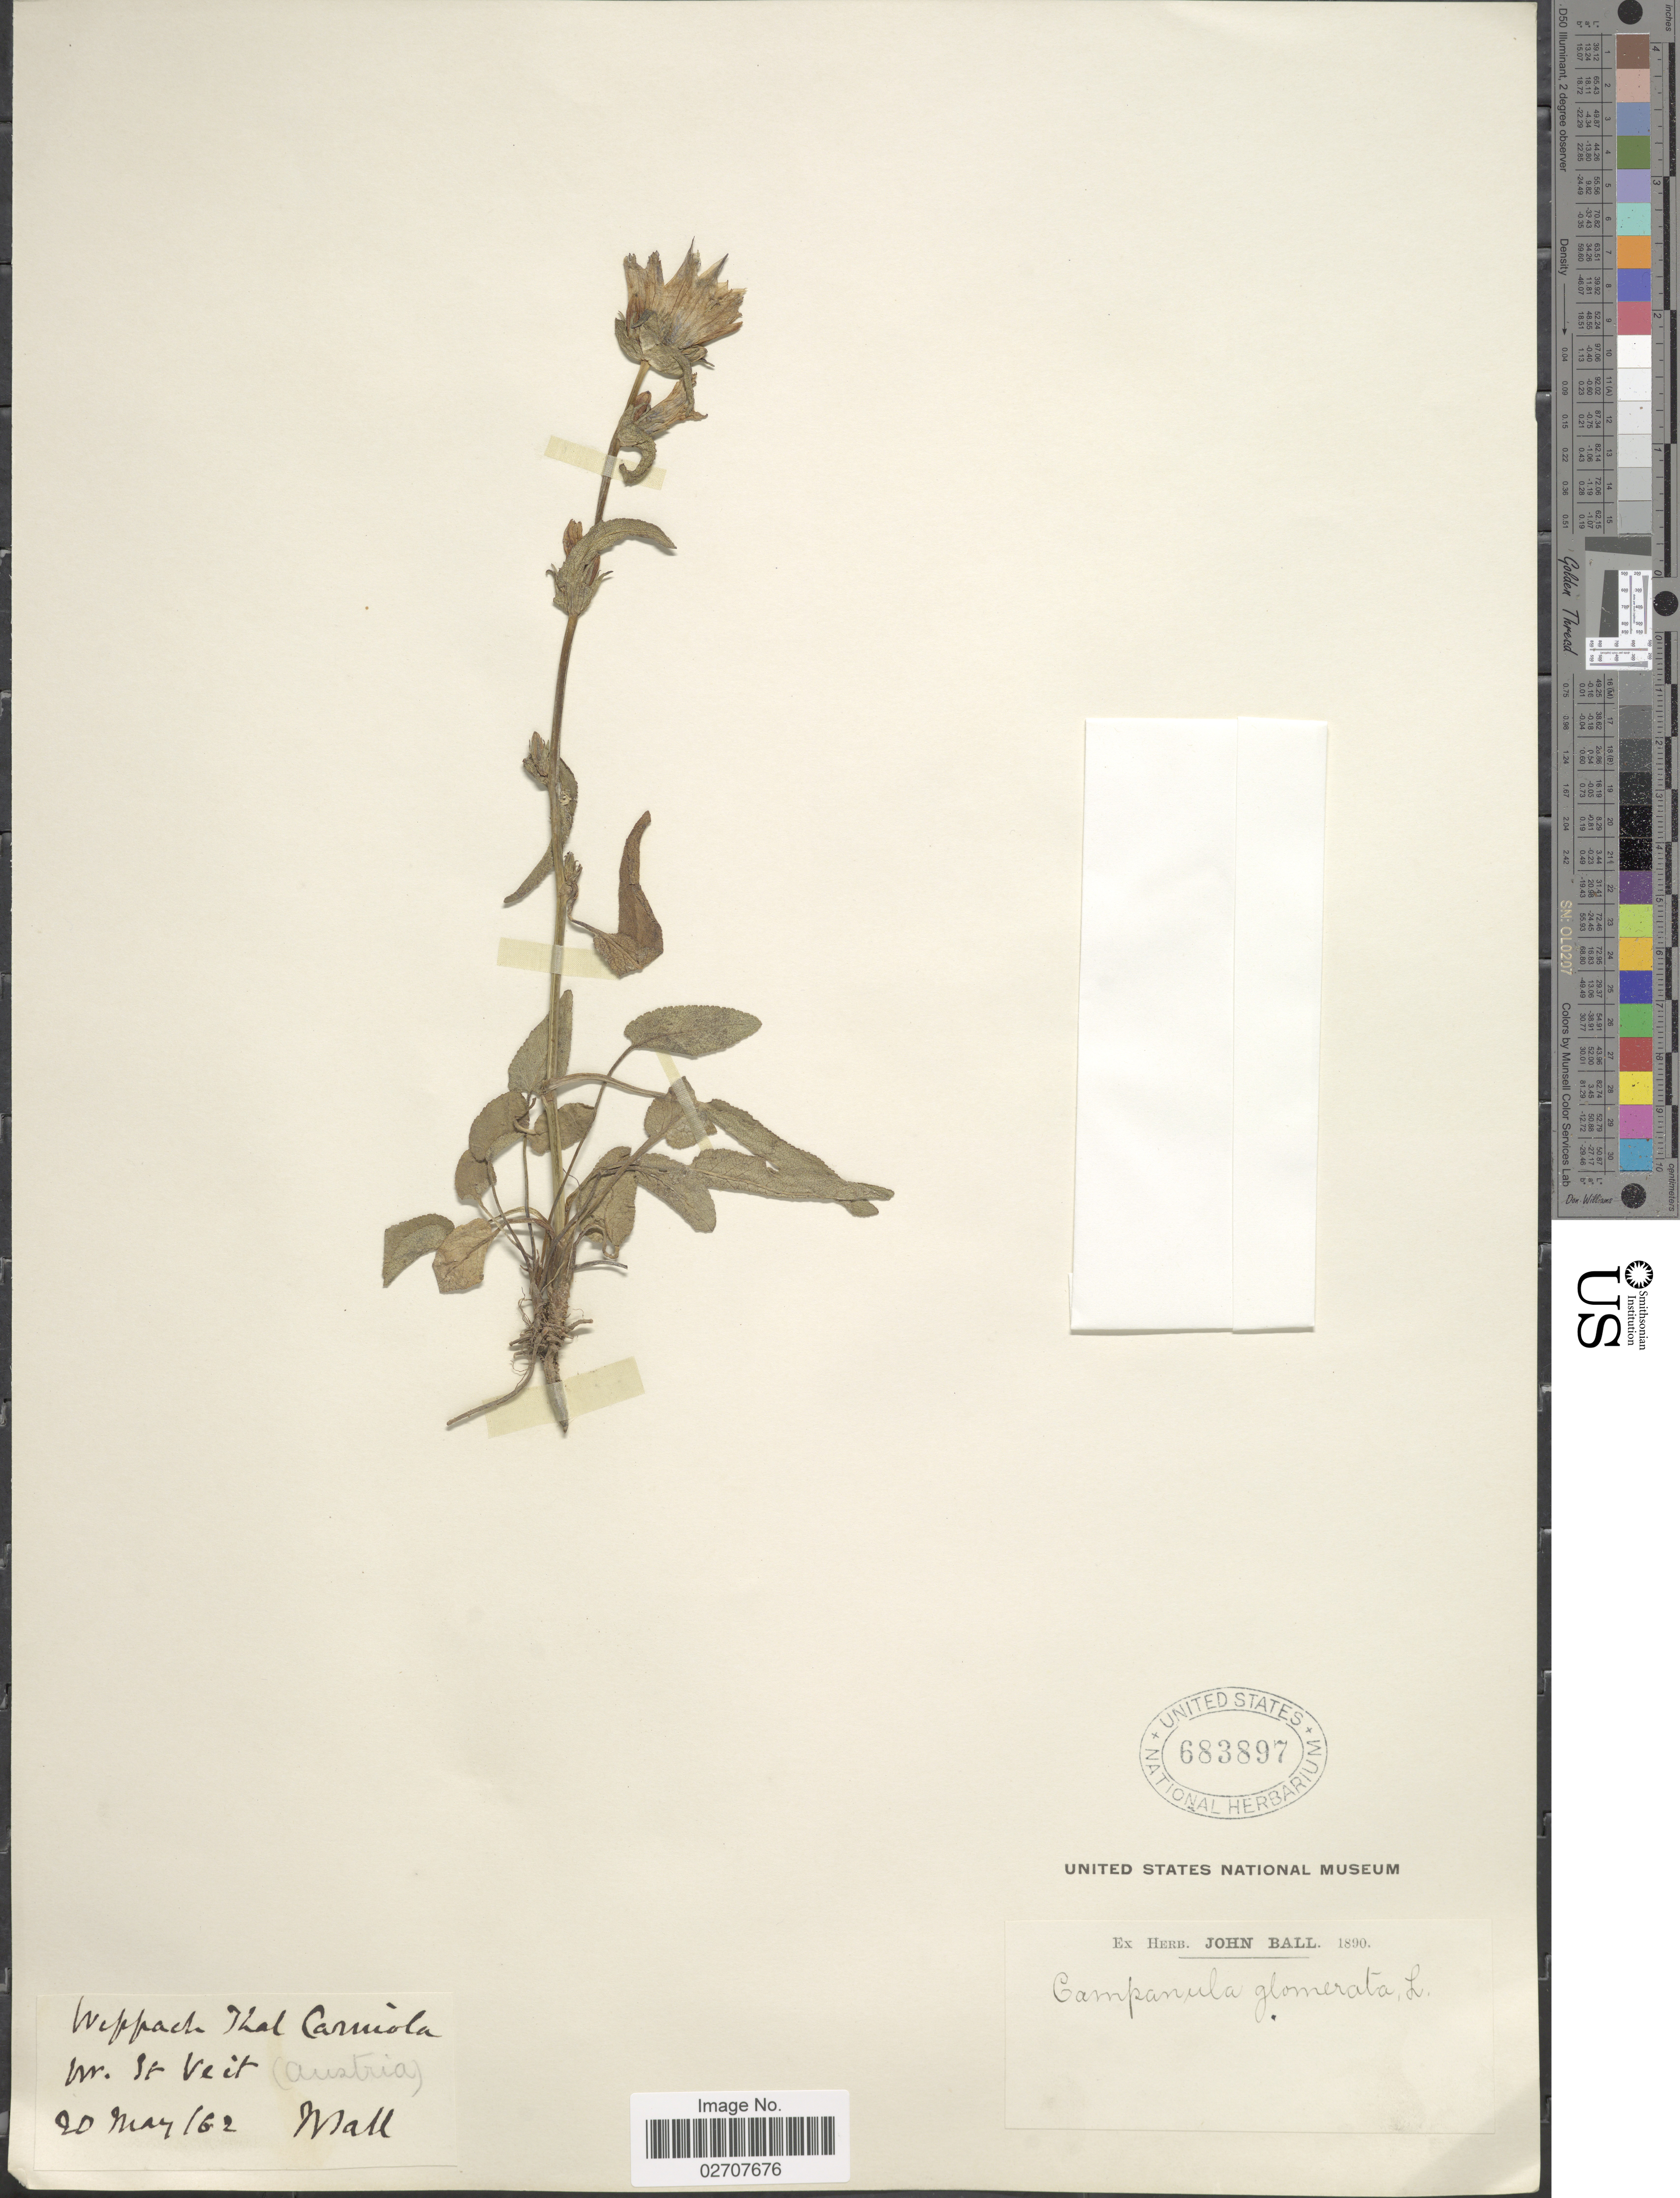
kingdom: Plantae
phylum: Tracheophyta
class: Magnoliopsida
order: Asterales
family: Campanulaceae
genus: Campanula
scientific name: Campanula glomerata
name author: L.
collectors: ex herb. John Ball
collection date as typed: Transcribed d/m/y: 20/5/62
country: Austria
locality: Weppach Thal Carmiola nr. St Vect [interpreted]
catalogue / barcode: US 683897